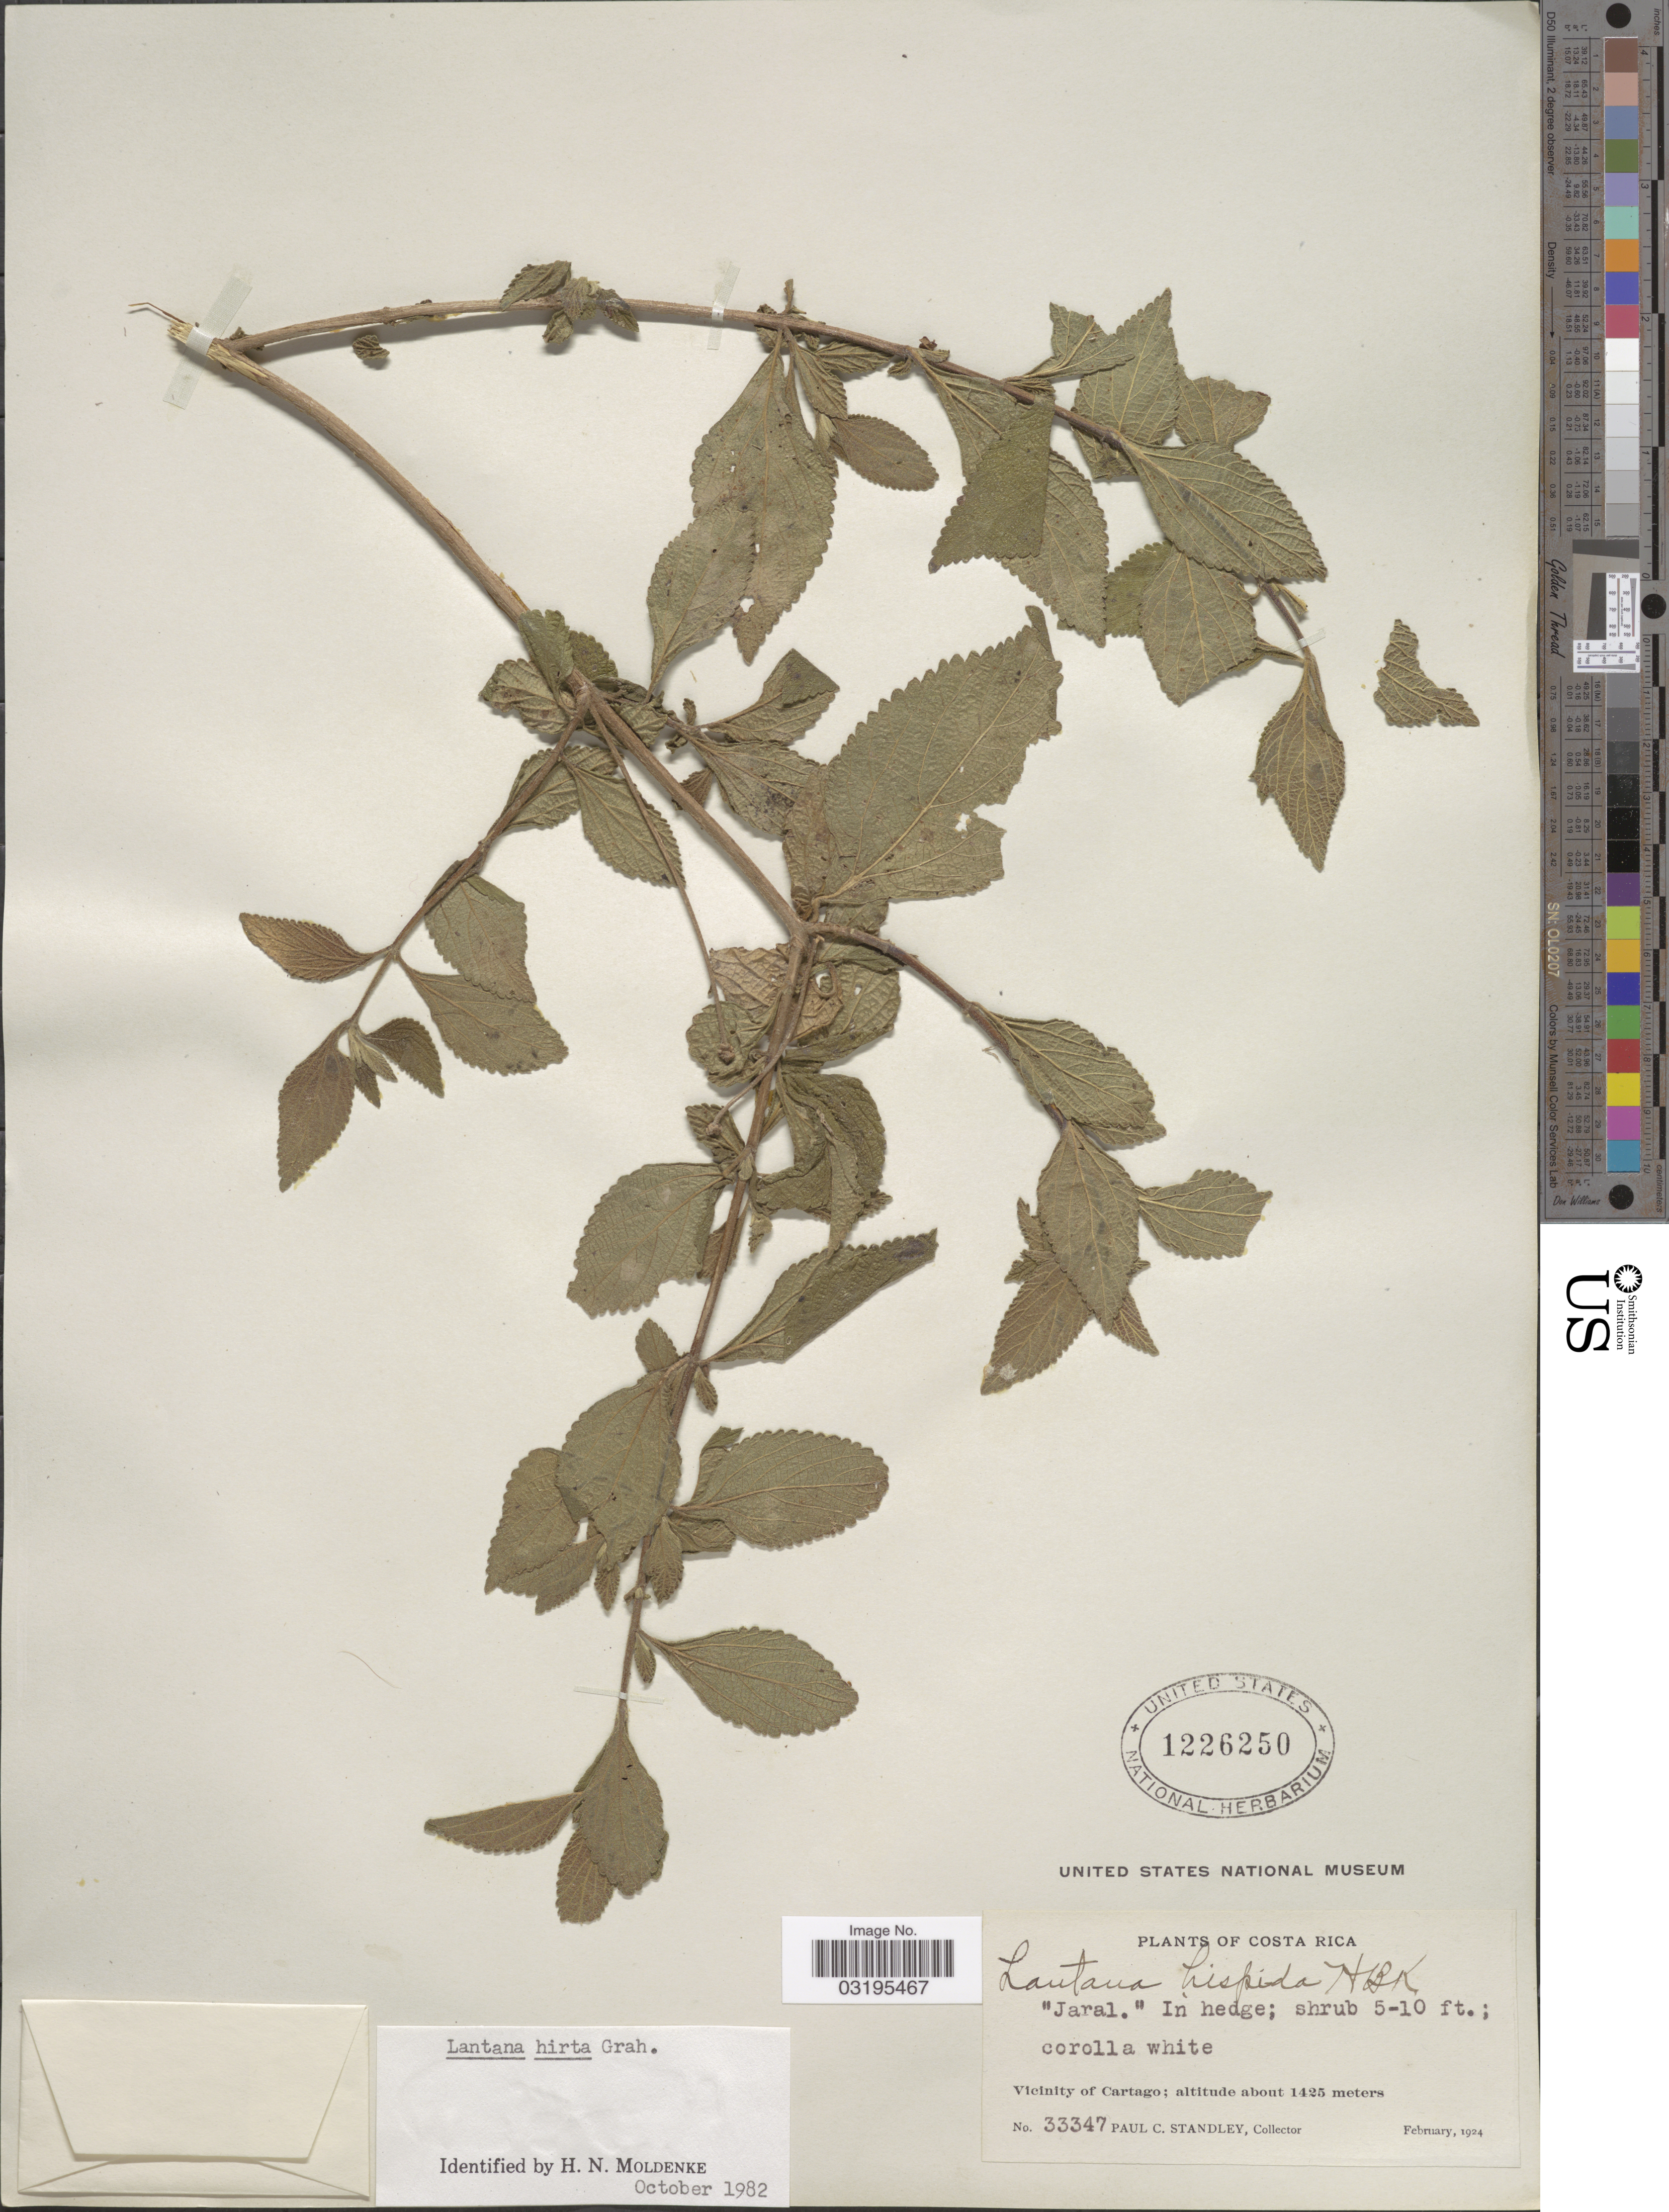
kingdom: Plantae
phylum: Tracheophyta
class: Magnoliopsida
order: Lamiales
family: Verbenaceae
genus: Lantana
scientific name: Lantana hirta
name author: Graham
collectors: P. C. Standley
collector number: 33347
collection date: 1924-02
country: Costa Rica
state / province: Cartago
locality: Vicinity of Cartago.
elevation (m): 1425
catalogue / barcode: US 1226250